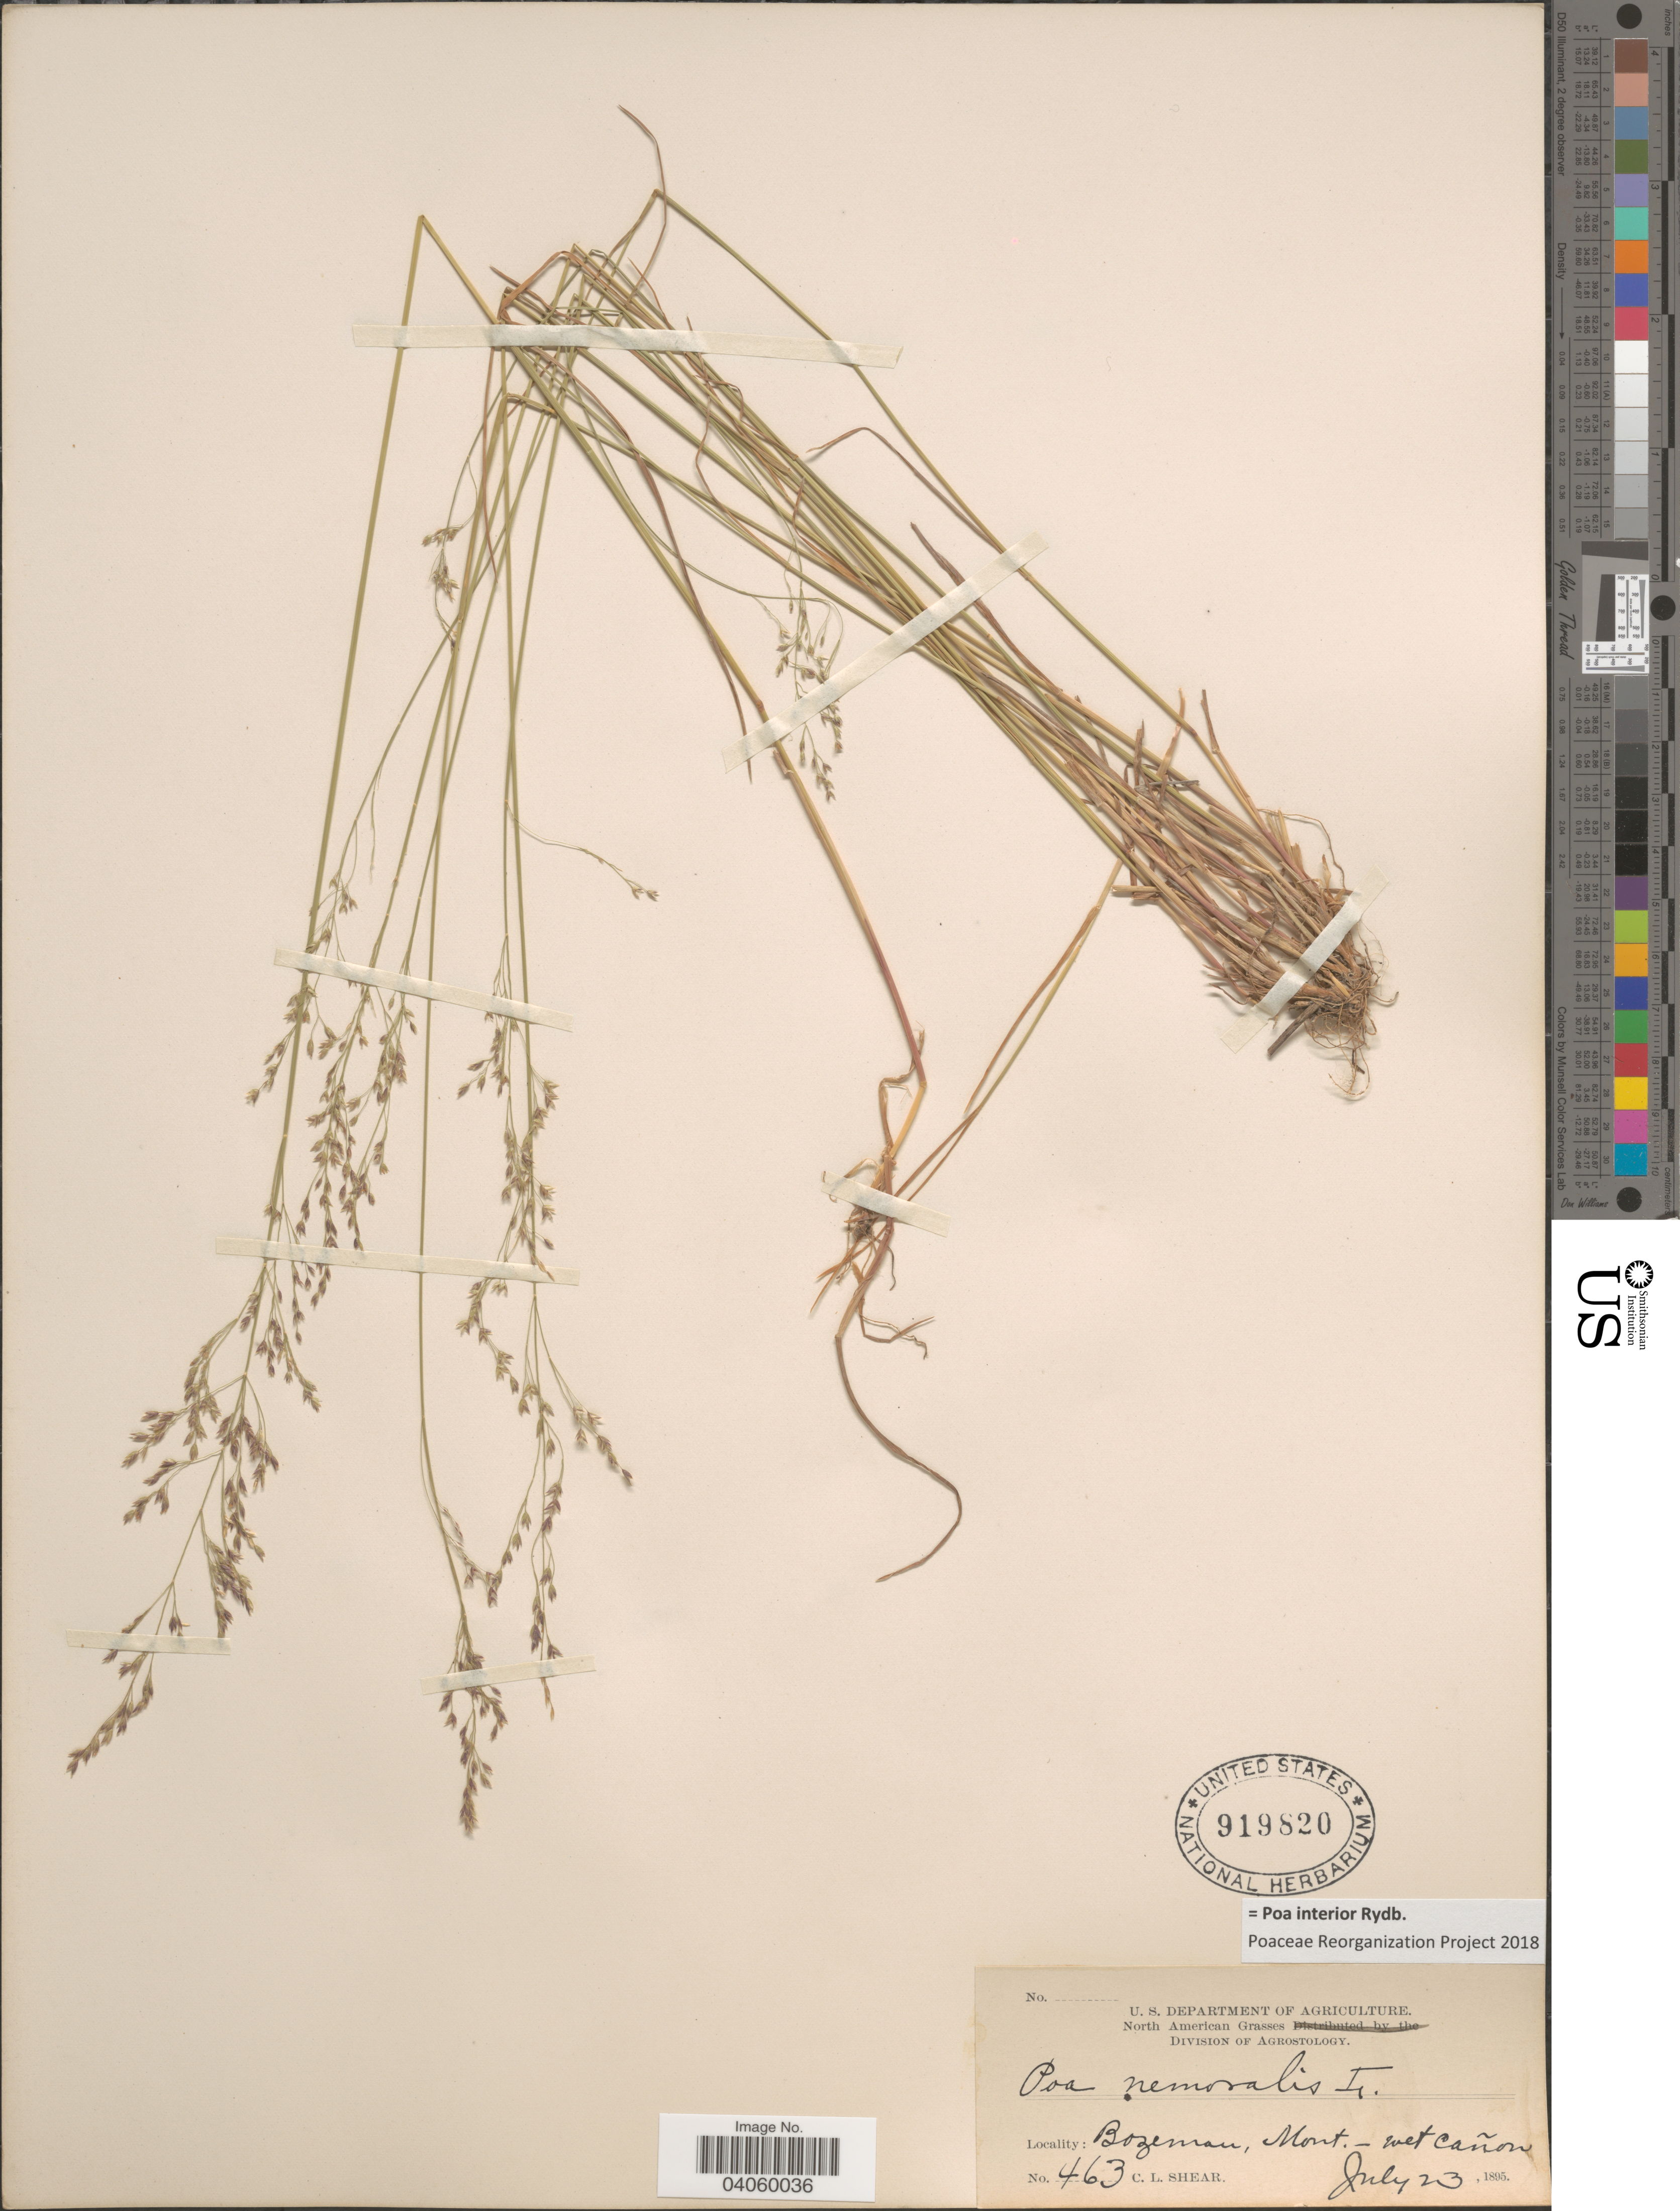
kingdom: Plantae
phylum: Tracheophyta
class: Liliopsida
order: Poales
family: Poaceae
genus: Poa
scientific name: Poa interior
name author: Rydb.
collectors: C. L. Shear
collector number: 463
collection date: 1895-07-23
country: United States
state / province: Montana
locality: Bozeman.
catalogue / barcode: US 919820